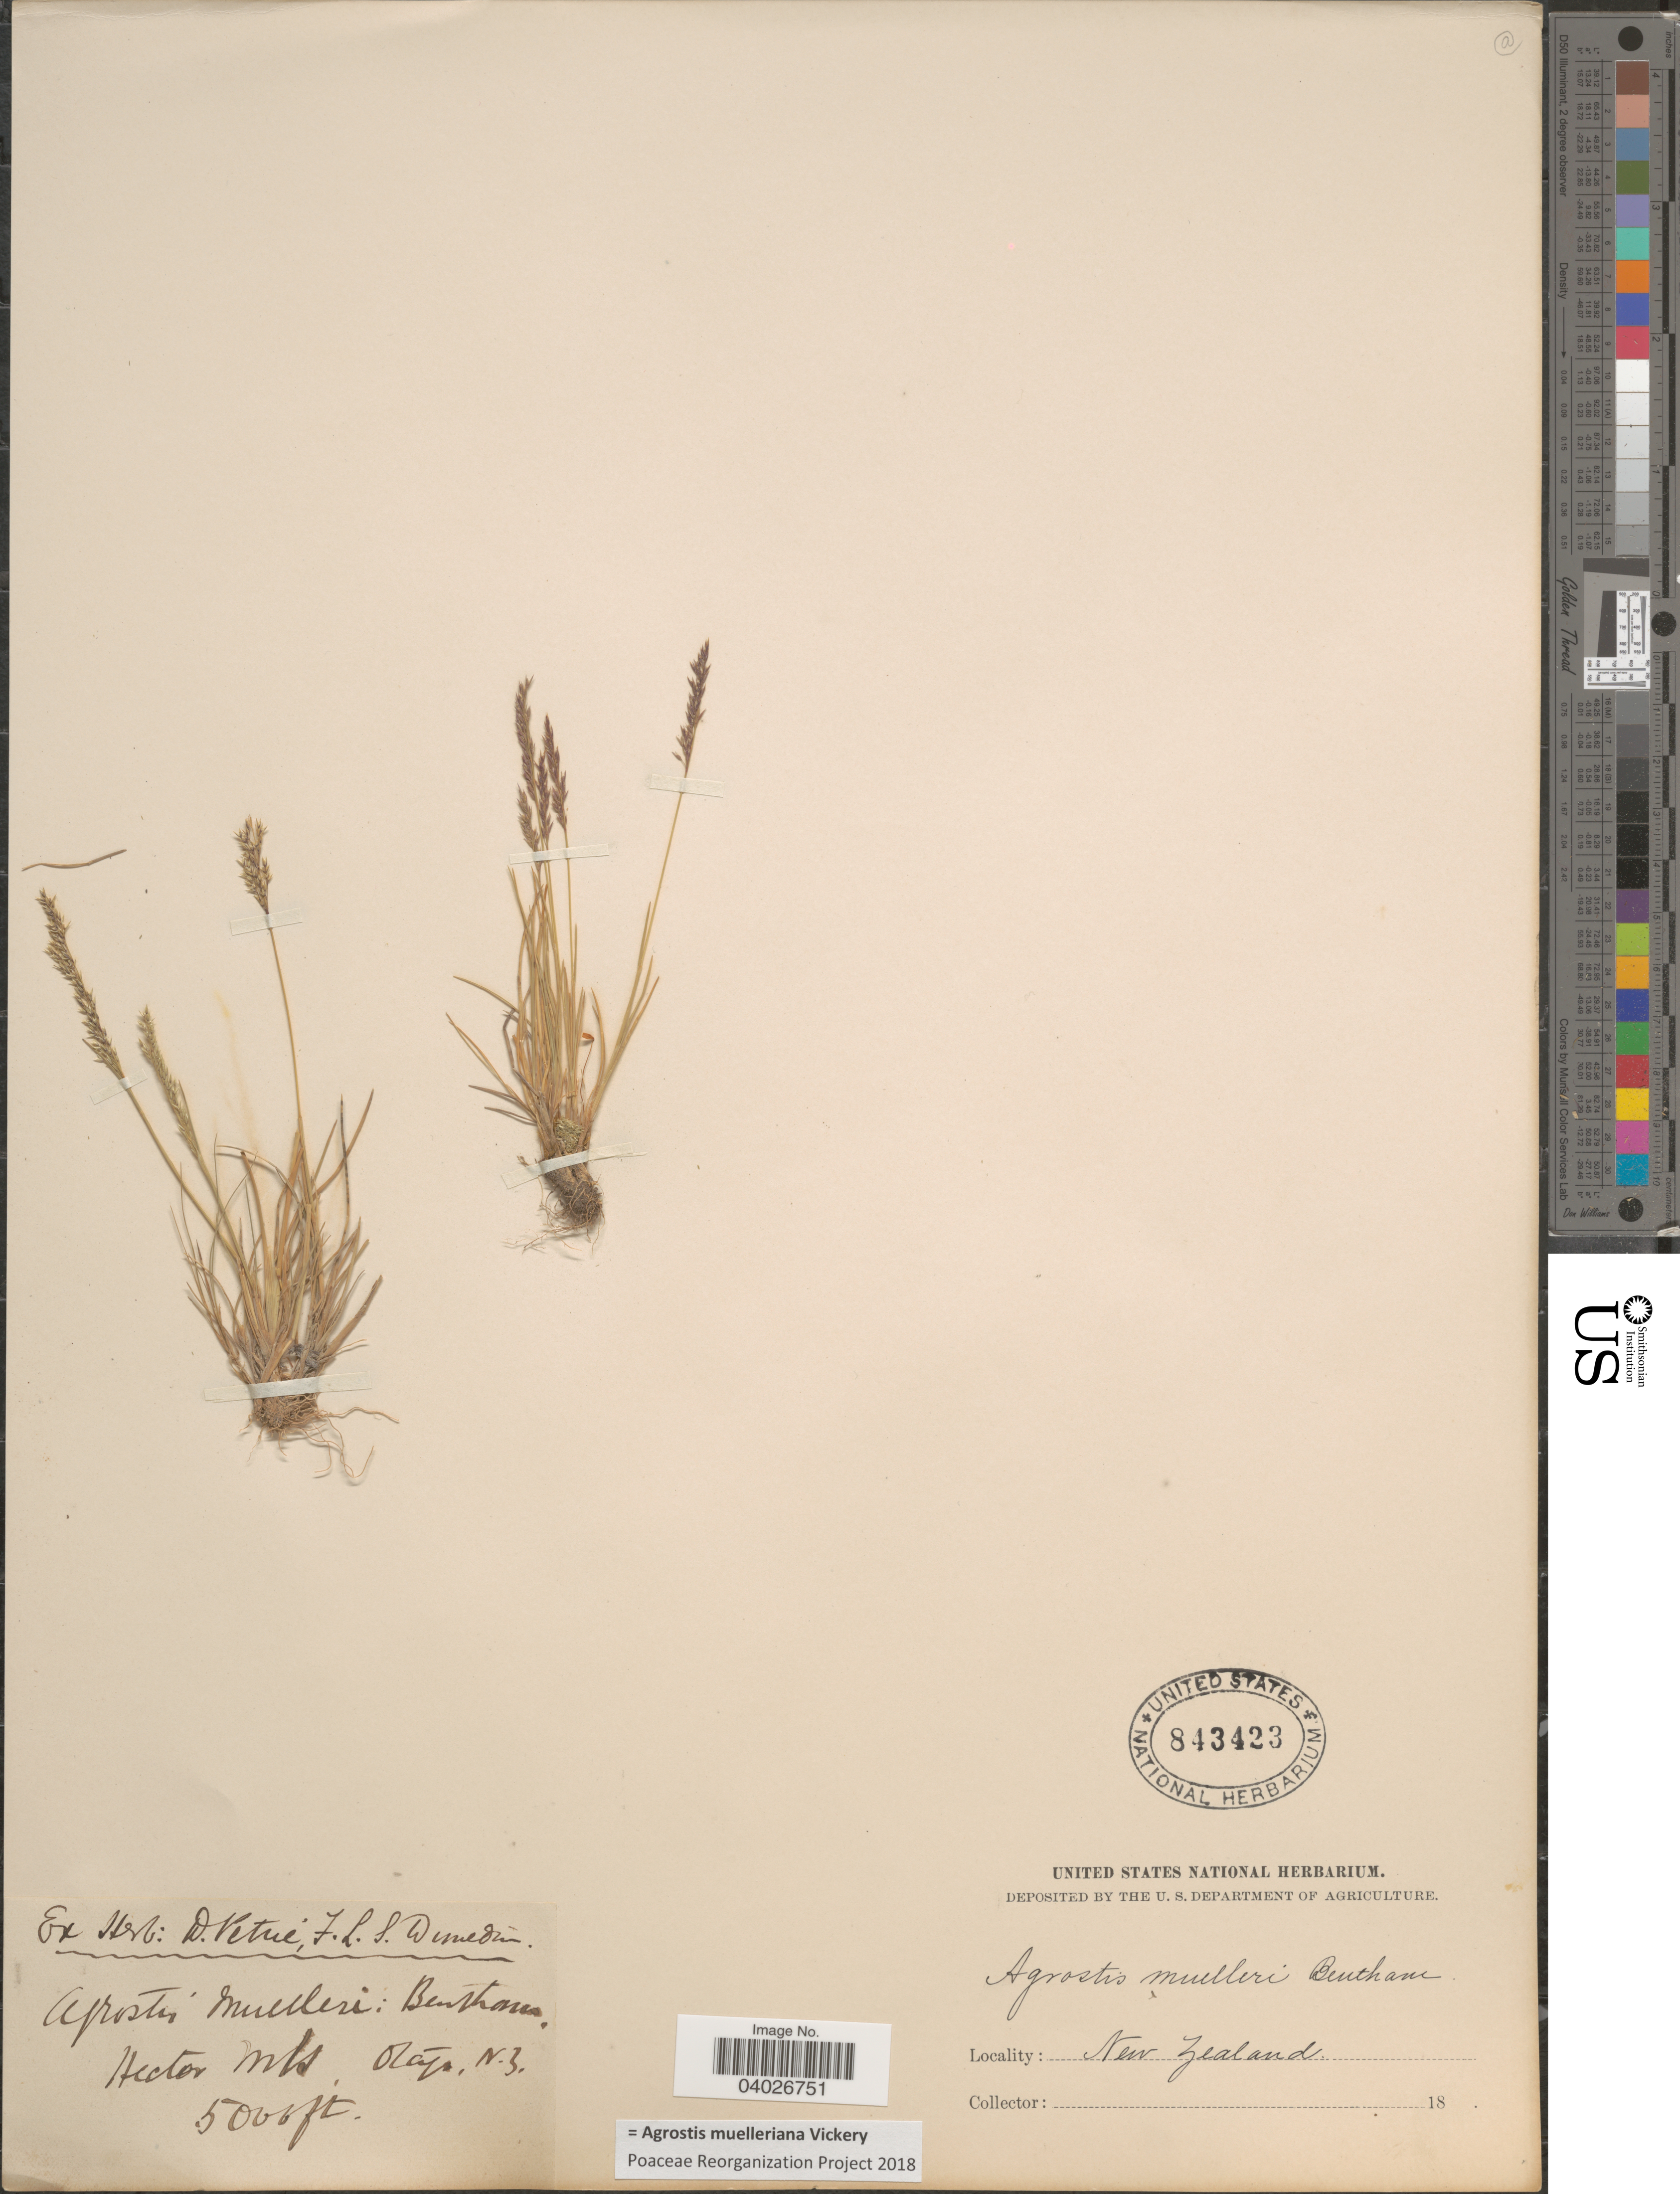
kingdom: Plantae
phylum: Tracheophyta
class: Liliopsida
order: Poales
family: Poaceae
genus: Agrostis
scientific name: Agrostis muelleriana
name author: Vickery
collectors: Ex Herb D. Petrie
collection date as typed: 18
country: New Zealand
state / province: Otago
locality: Hector Mts.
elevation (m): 1526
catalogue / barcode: US 843423